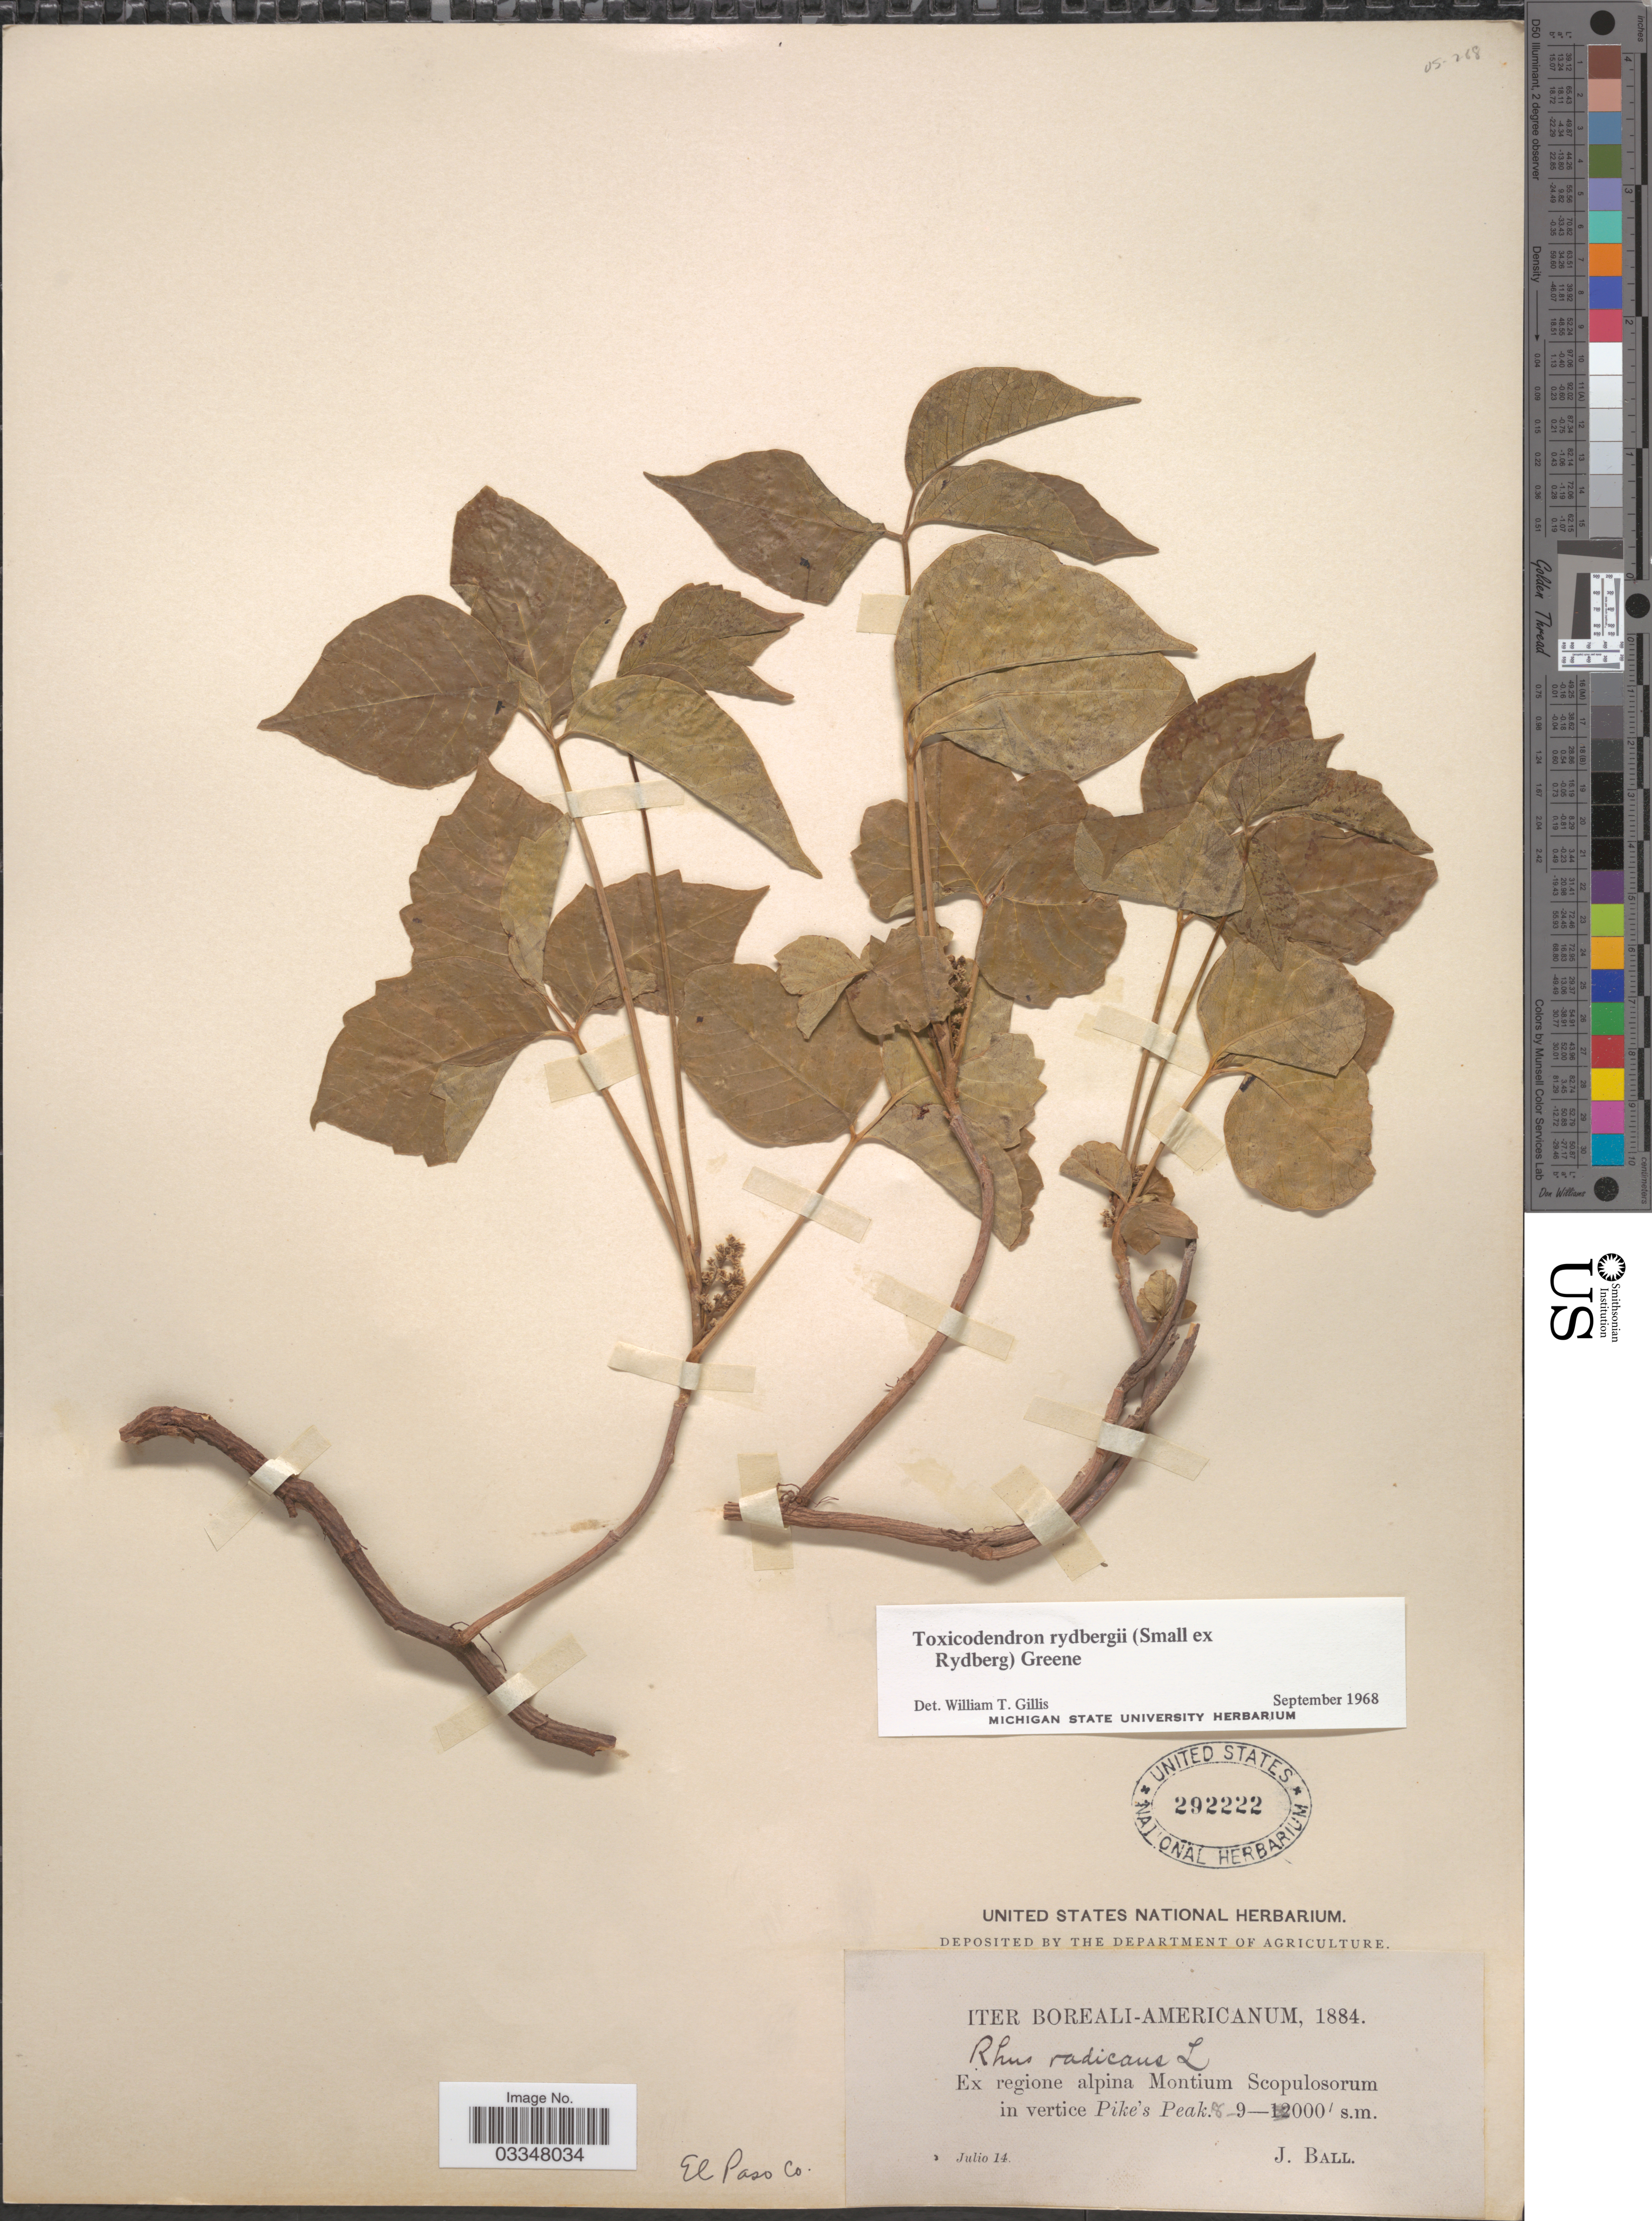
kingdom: Plantae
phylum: Tracheophyta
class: Magnoliopsida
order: Sapindales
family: Anacardiaceae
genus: Toxicodendron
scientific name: Toxicodendron radicans subsp. rydbergii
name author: (Small & Rydb.) Á. Löve & D. Löve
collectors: J. Ball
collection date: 1884-07-14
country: United States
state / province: Colorado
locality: Iter Boreali-Americanum. Ex regione alpina Montium Scopulosorum in vertice Pike's Peak. El Paso Co.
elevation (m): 2438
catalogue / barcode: US 292222